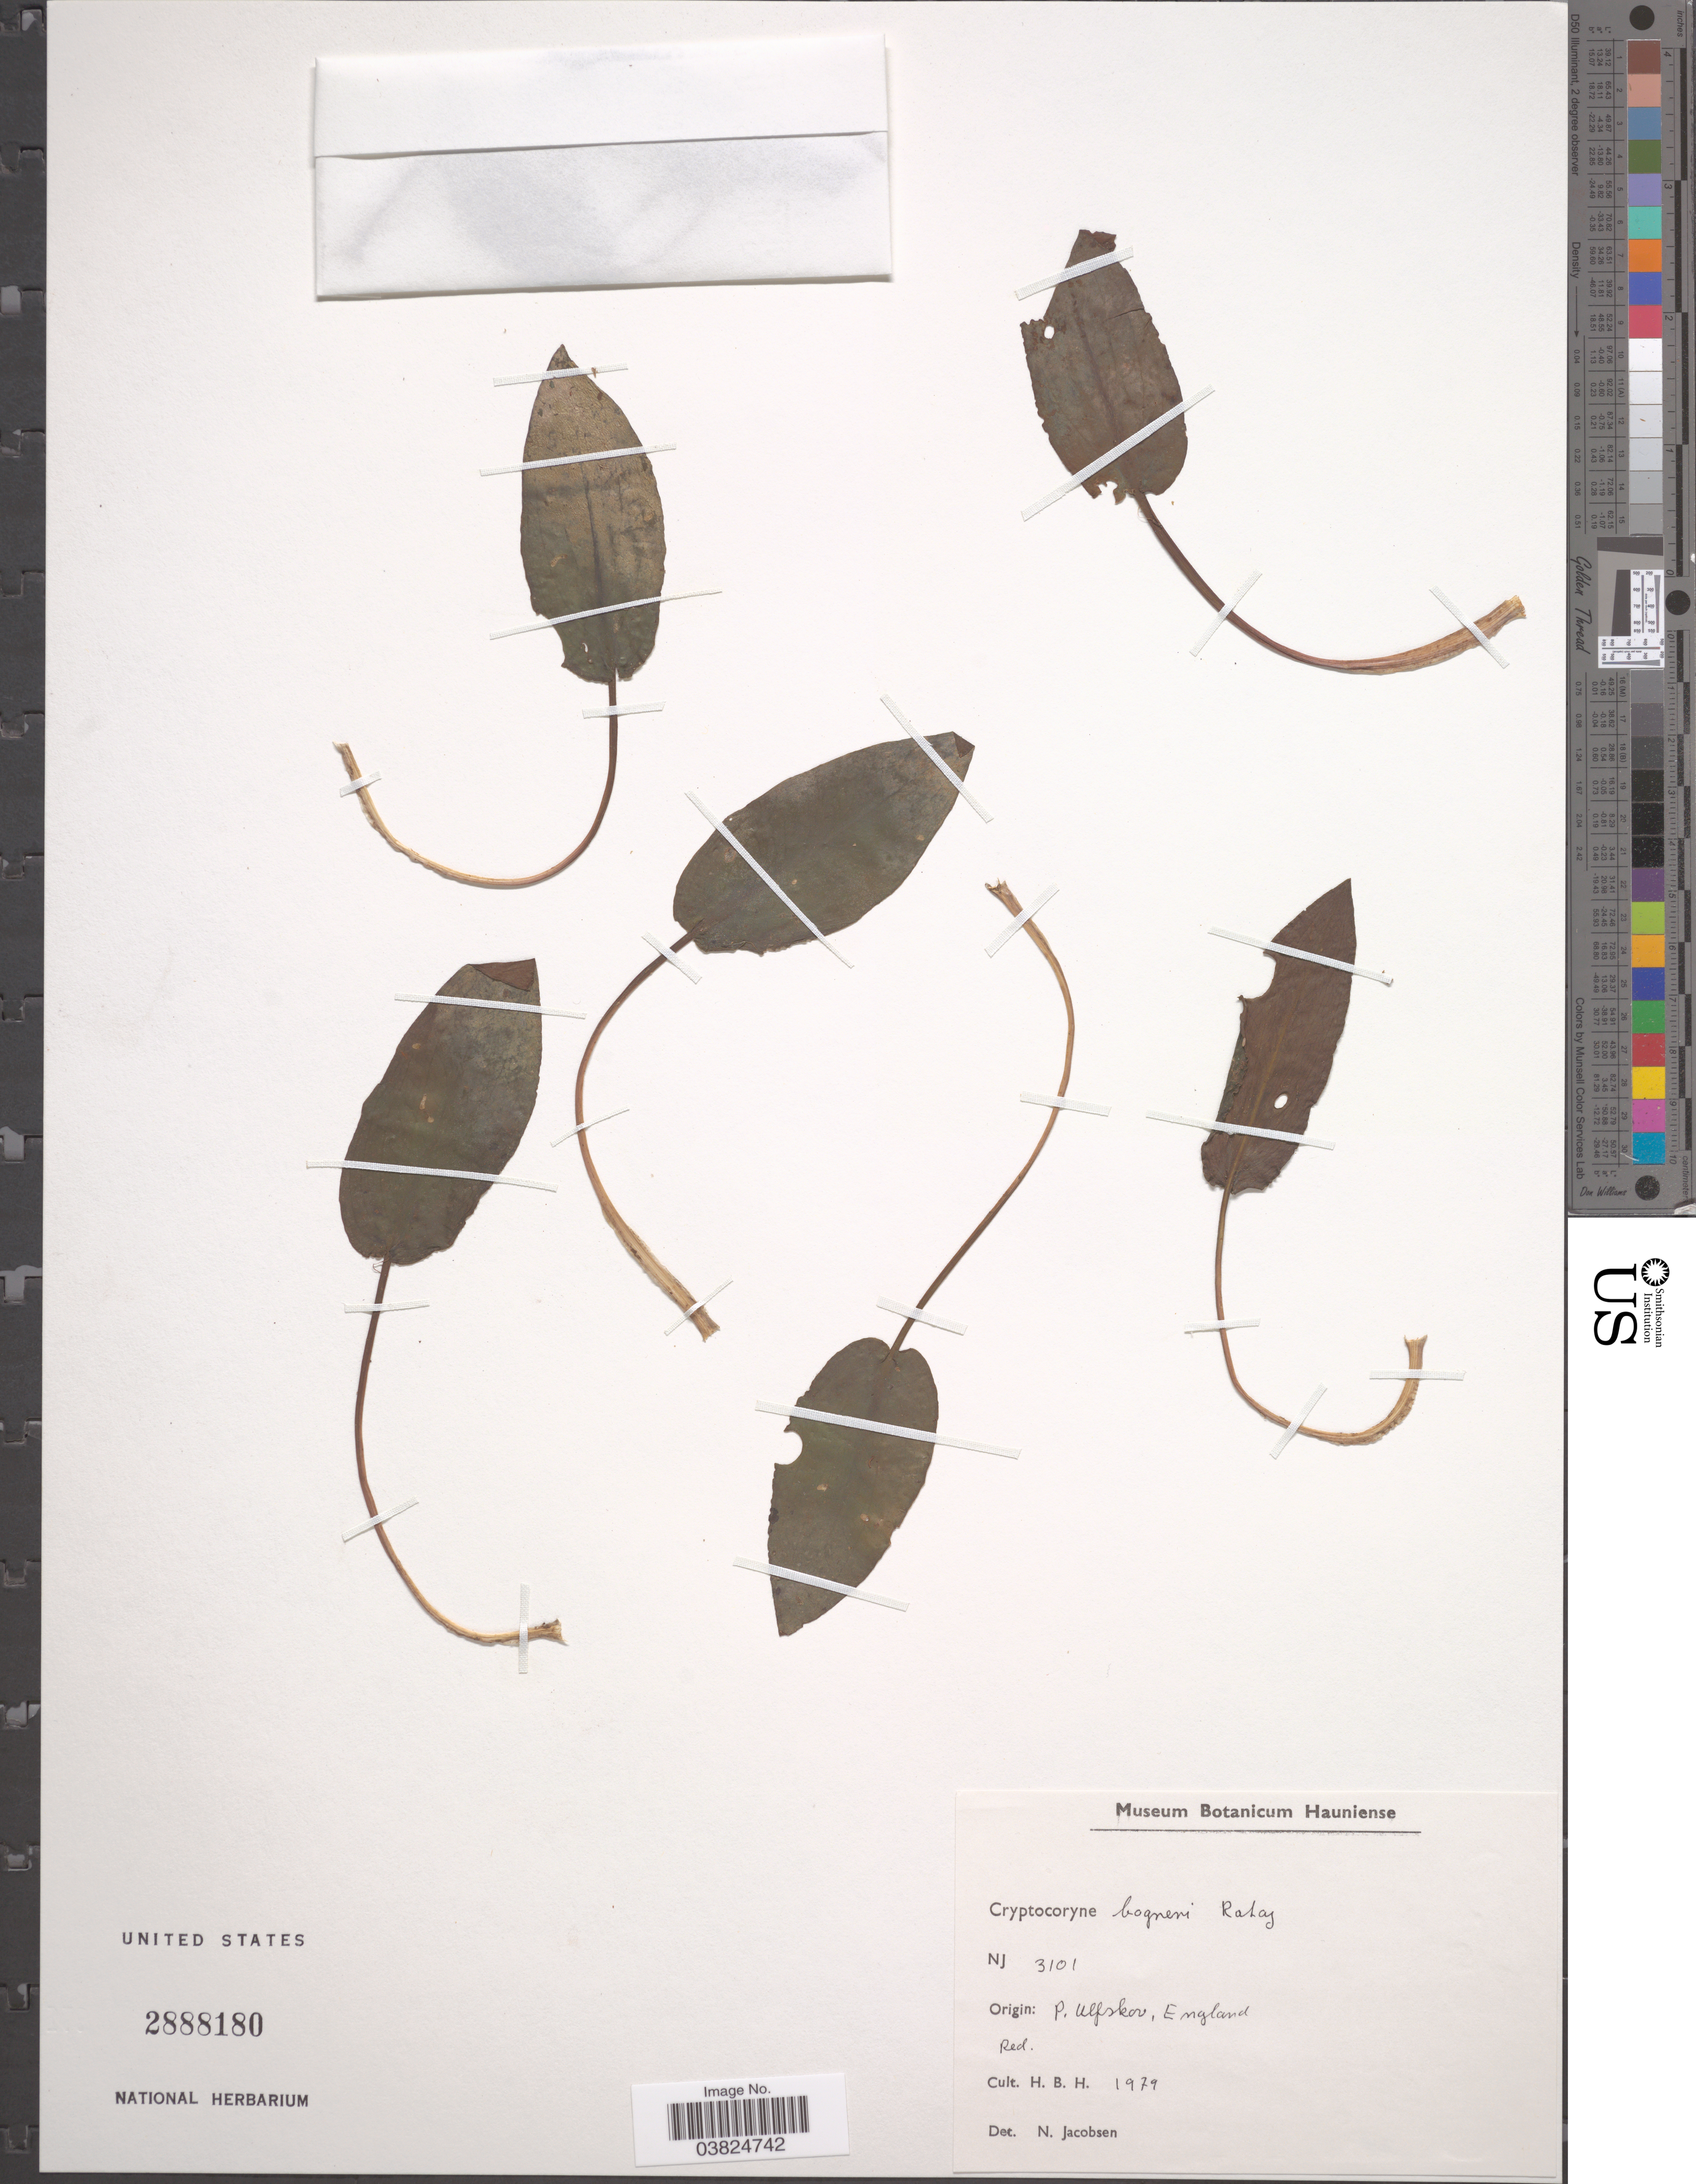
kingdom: Plantae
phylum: Tracheophyta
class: Liliopsida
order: Alismatales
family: Araceae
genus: Cryptocoryne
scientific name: Cryptocoryne bogneri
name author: Rataj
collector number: NJ3101?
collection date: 1979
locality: Cult. H. B. H.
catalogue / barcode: US 2888180